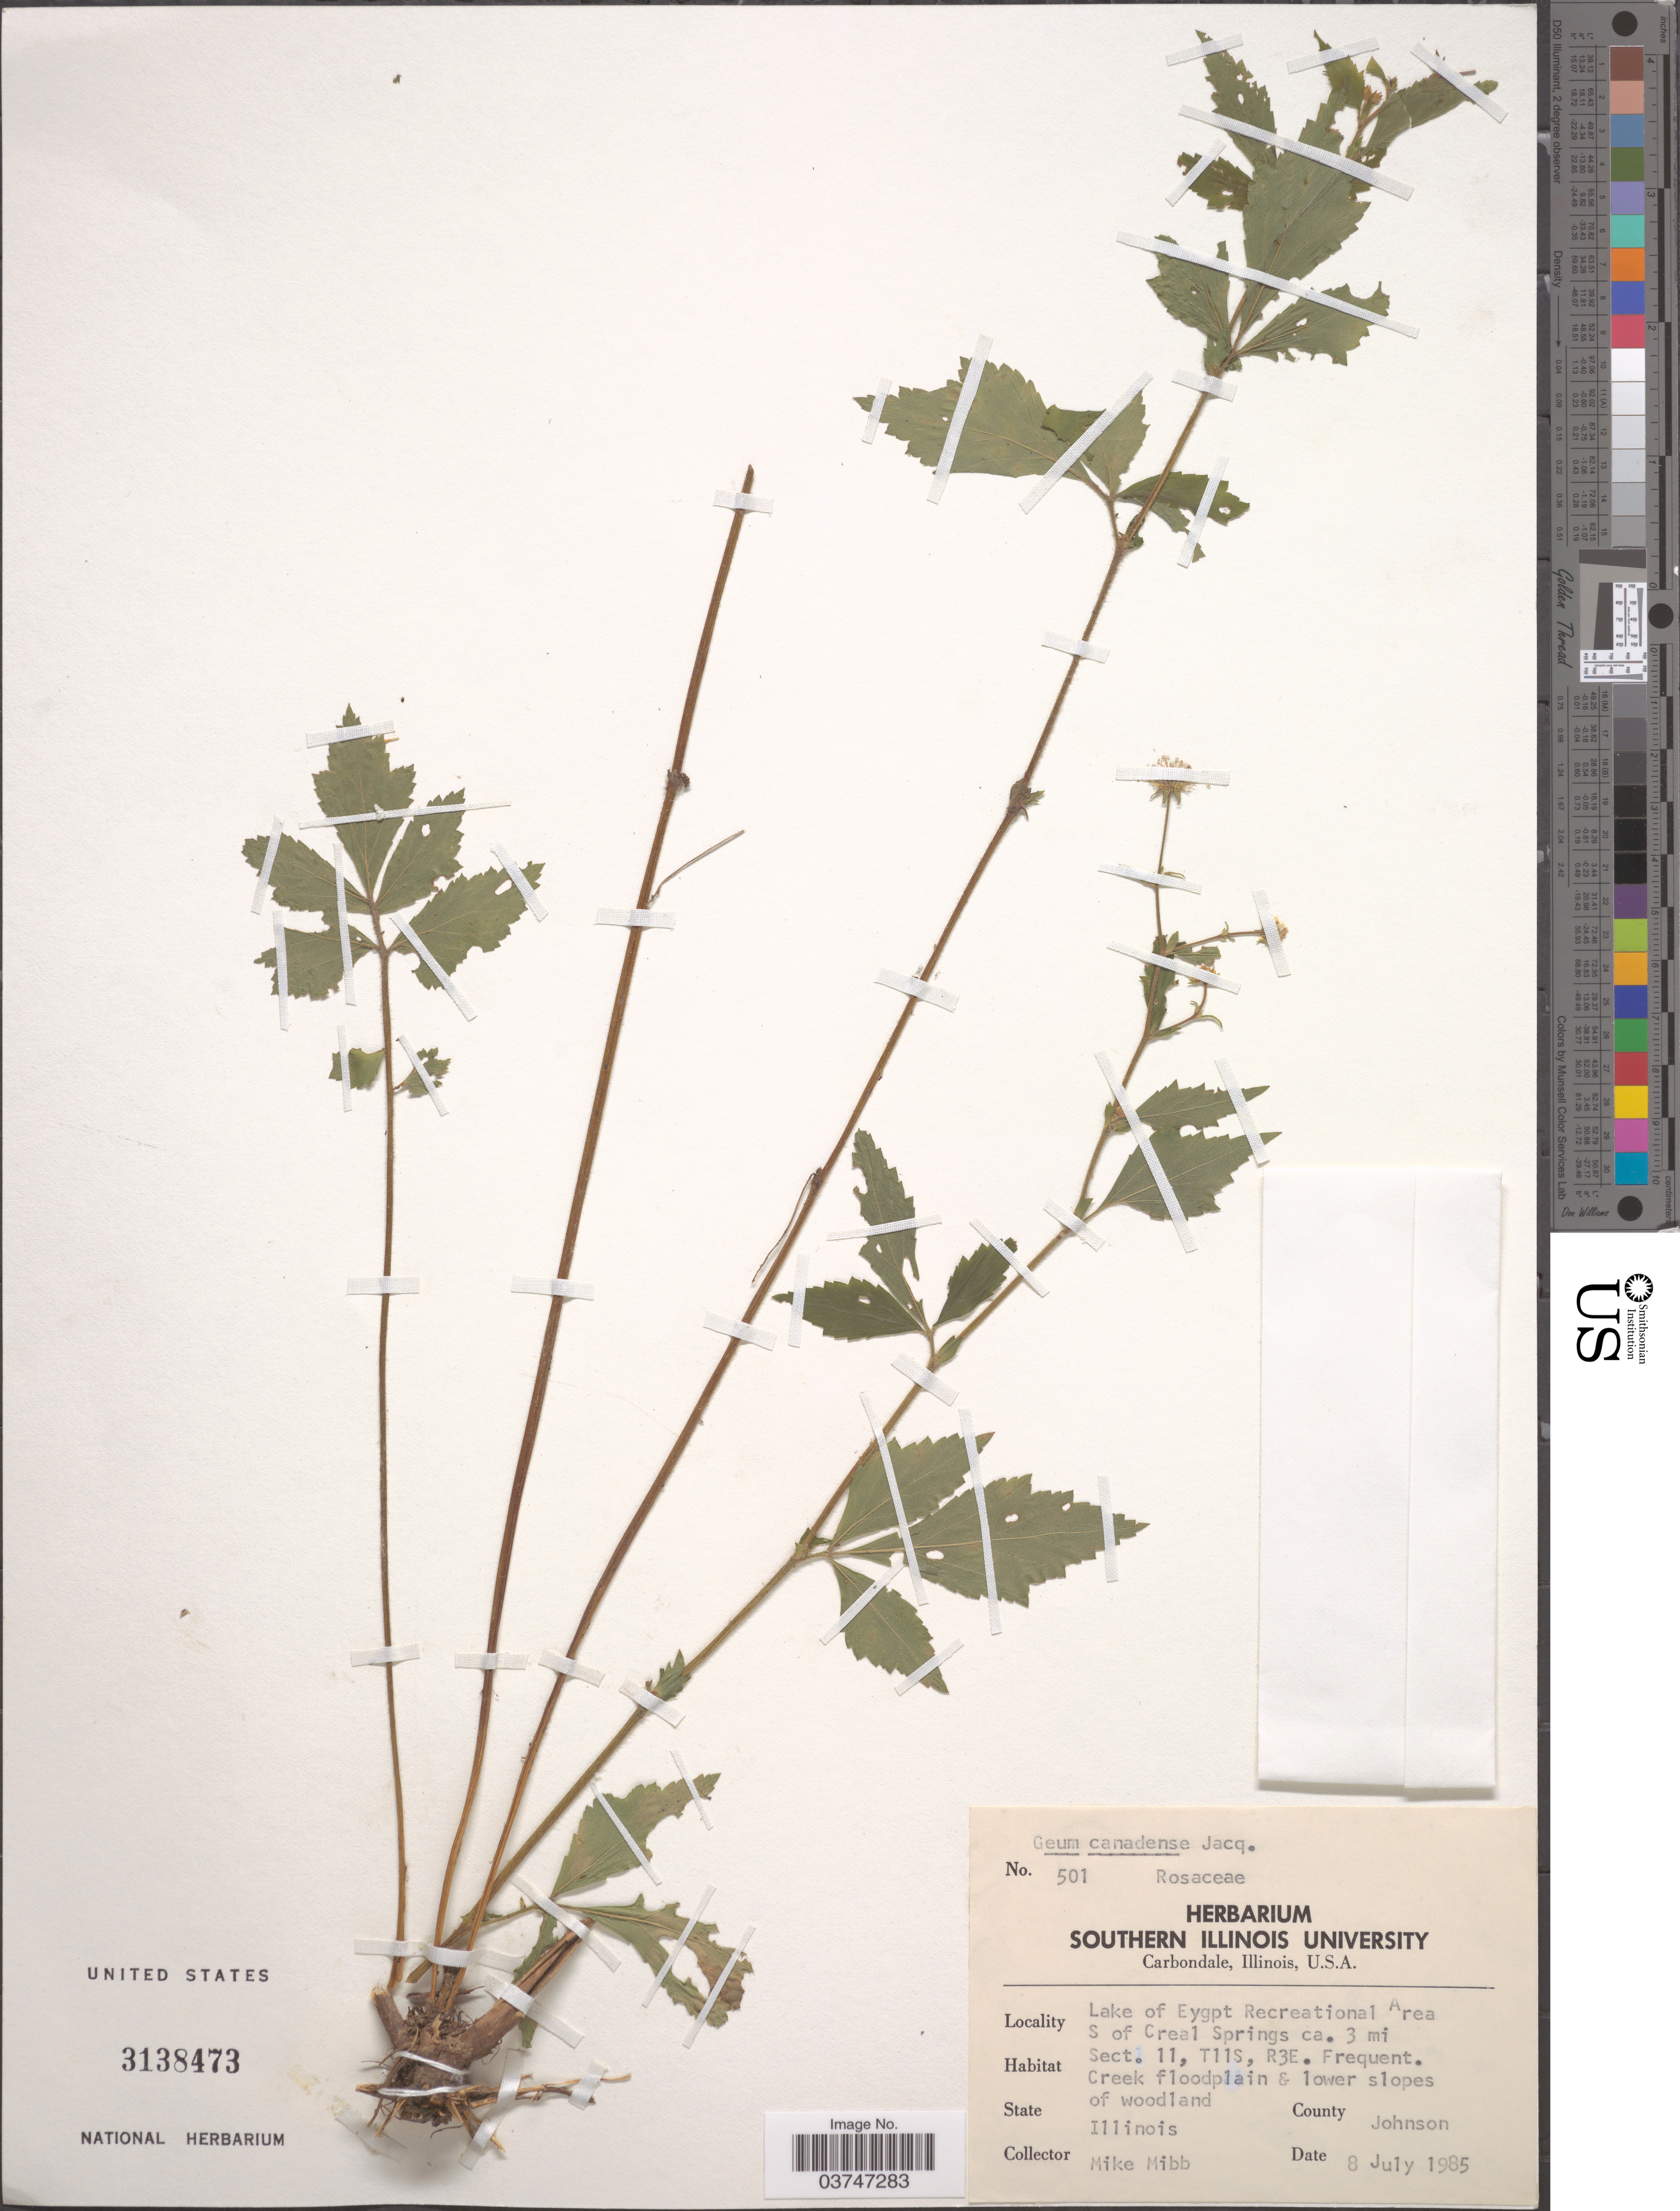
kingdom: Plantae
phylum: Tracheophyta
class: Magnoliopsida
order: Rosales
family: Rosaceae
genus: Geum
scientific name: Geum canadense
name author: Jacq.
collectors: M. Mibb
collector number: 501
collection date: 1985-07-08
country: United States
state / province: Illinois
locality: Lake of Egypt Recreational Area, S of Creal Springs ca. 3 mi Sect. 11, T11s, R3E. County Johnson.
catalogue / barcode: US 3138473